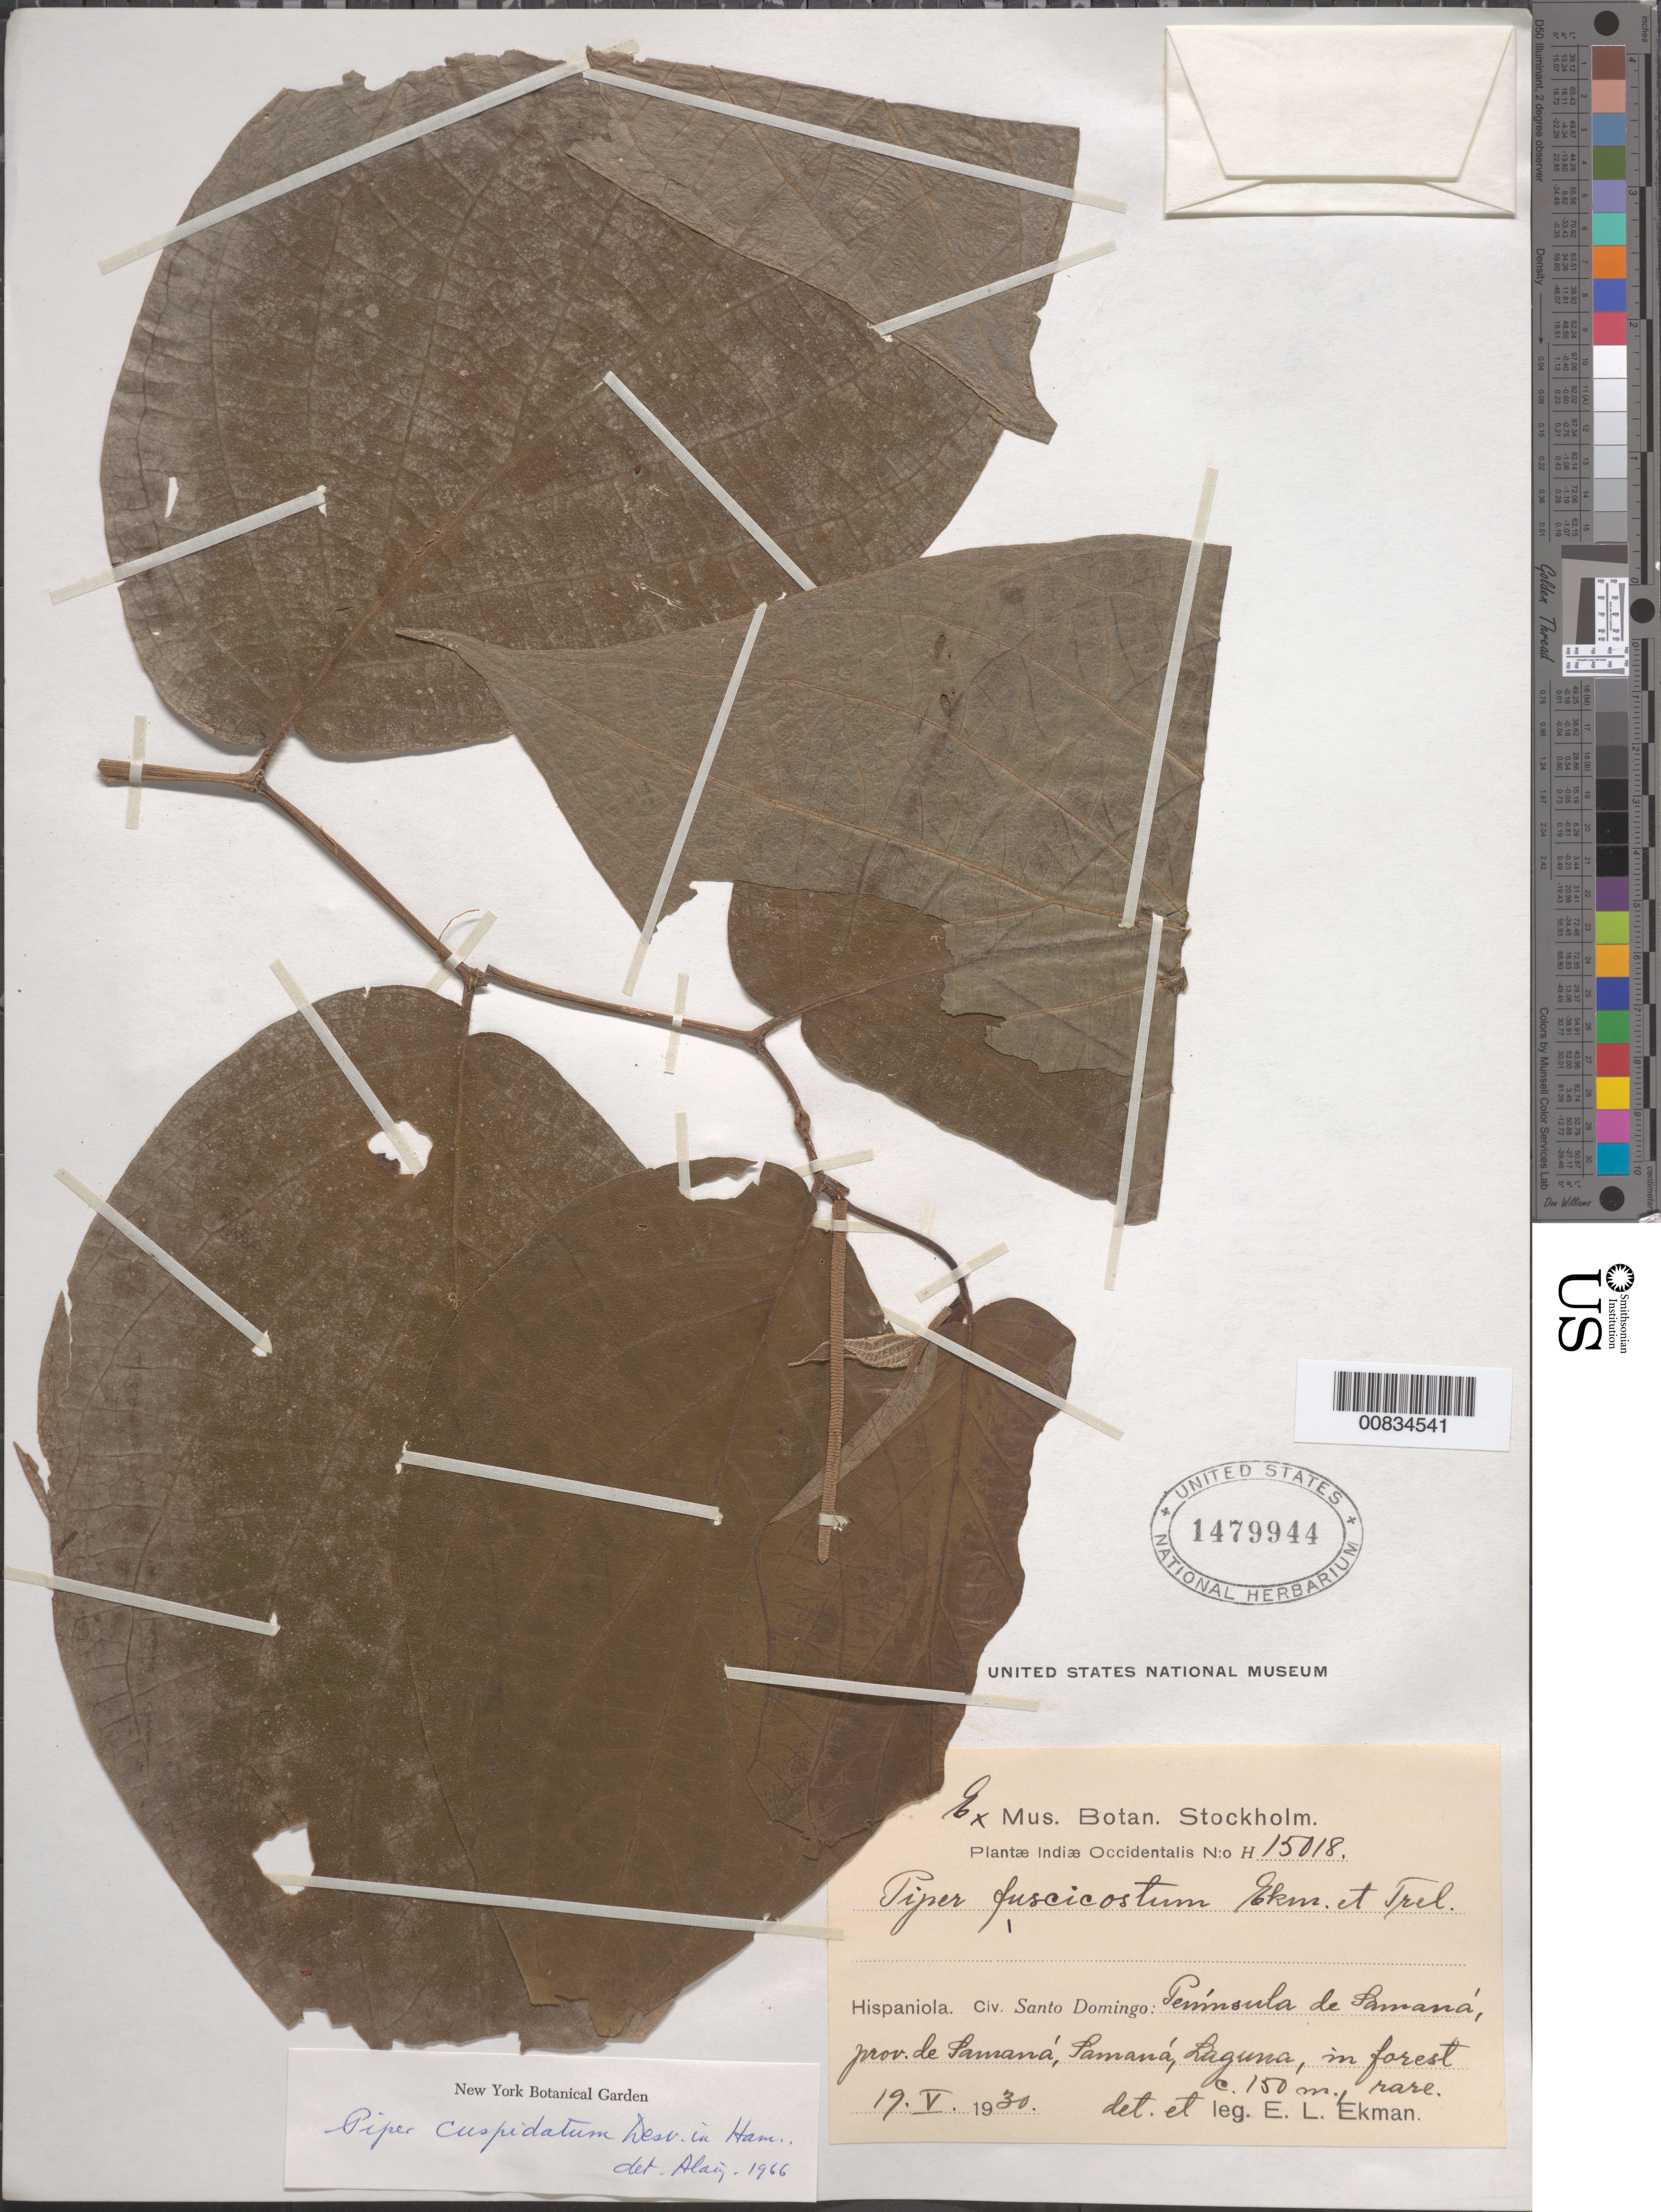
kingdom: Plantae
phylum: Tracheophyta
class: Magnoliopsida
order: Piperales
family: Piperaceae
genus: Piper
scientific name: Piper cuspidatum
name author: Desv. ex Ham.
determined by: Liogier, Alain H.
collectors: E. L. Ekman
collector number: H 15018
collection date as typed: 19 May 1930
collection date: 1930-05-19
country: Dominican Republic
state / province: Samana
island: Hispaniola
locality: Península de Samaná, Samaná Laguna.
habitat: In forest.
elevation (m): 150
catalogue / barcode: US 1479944